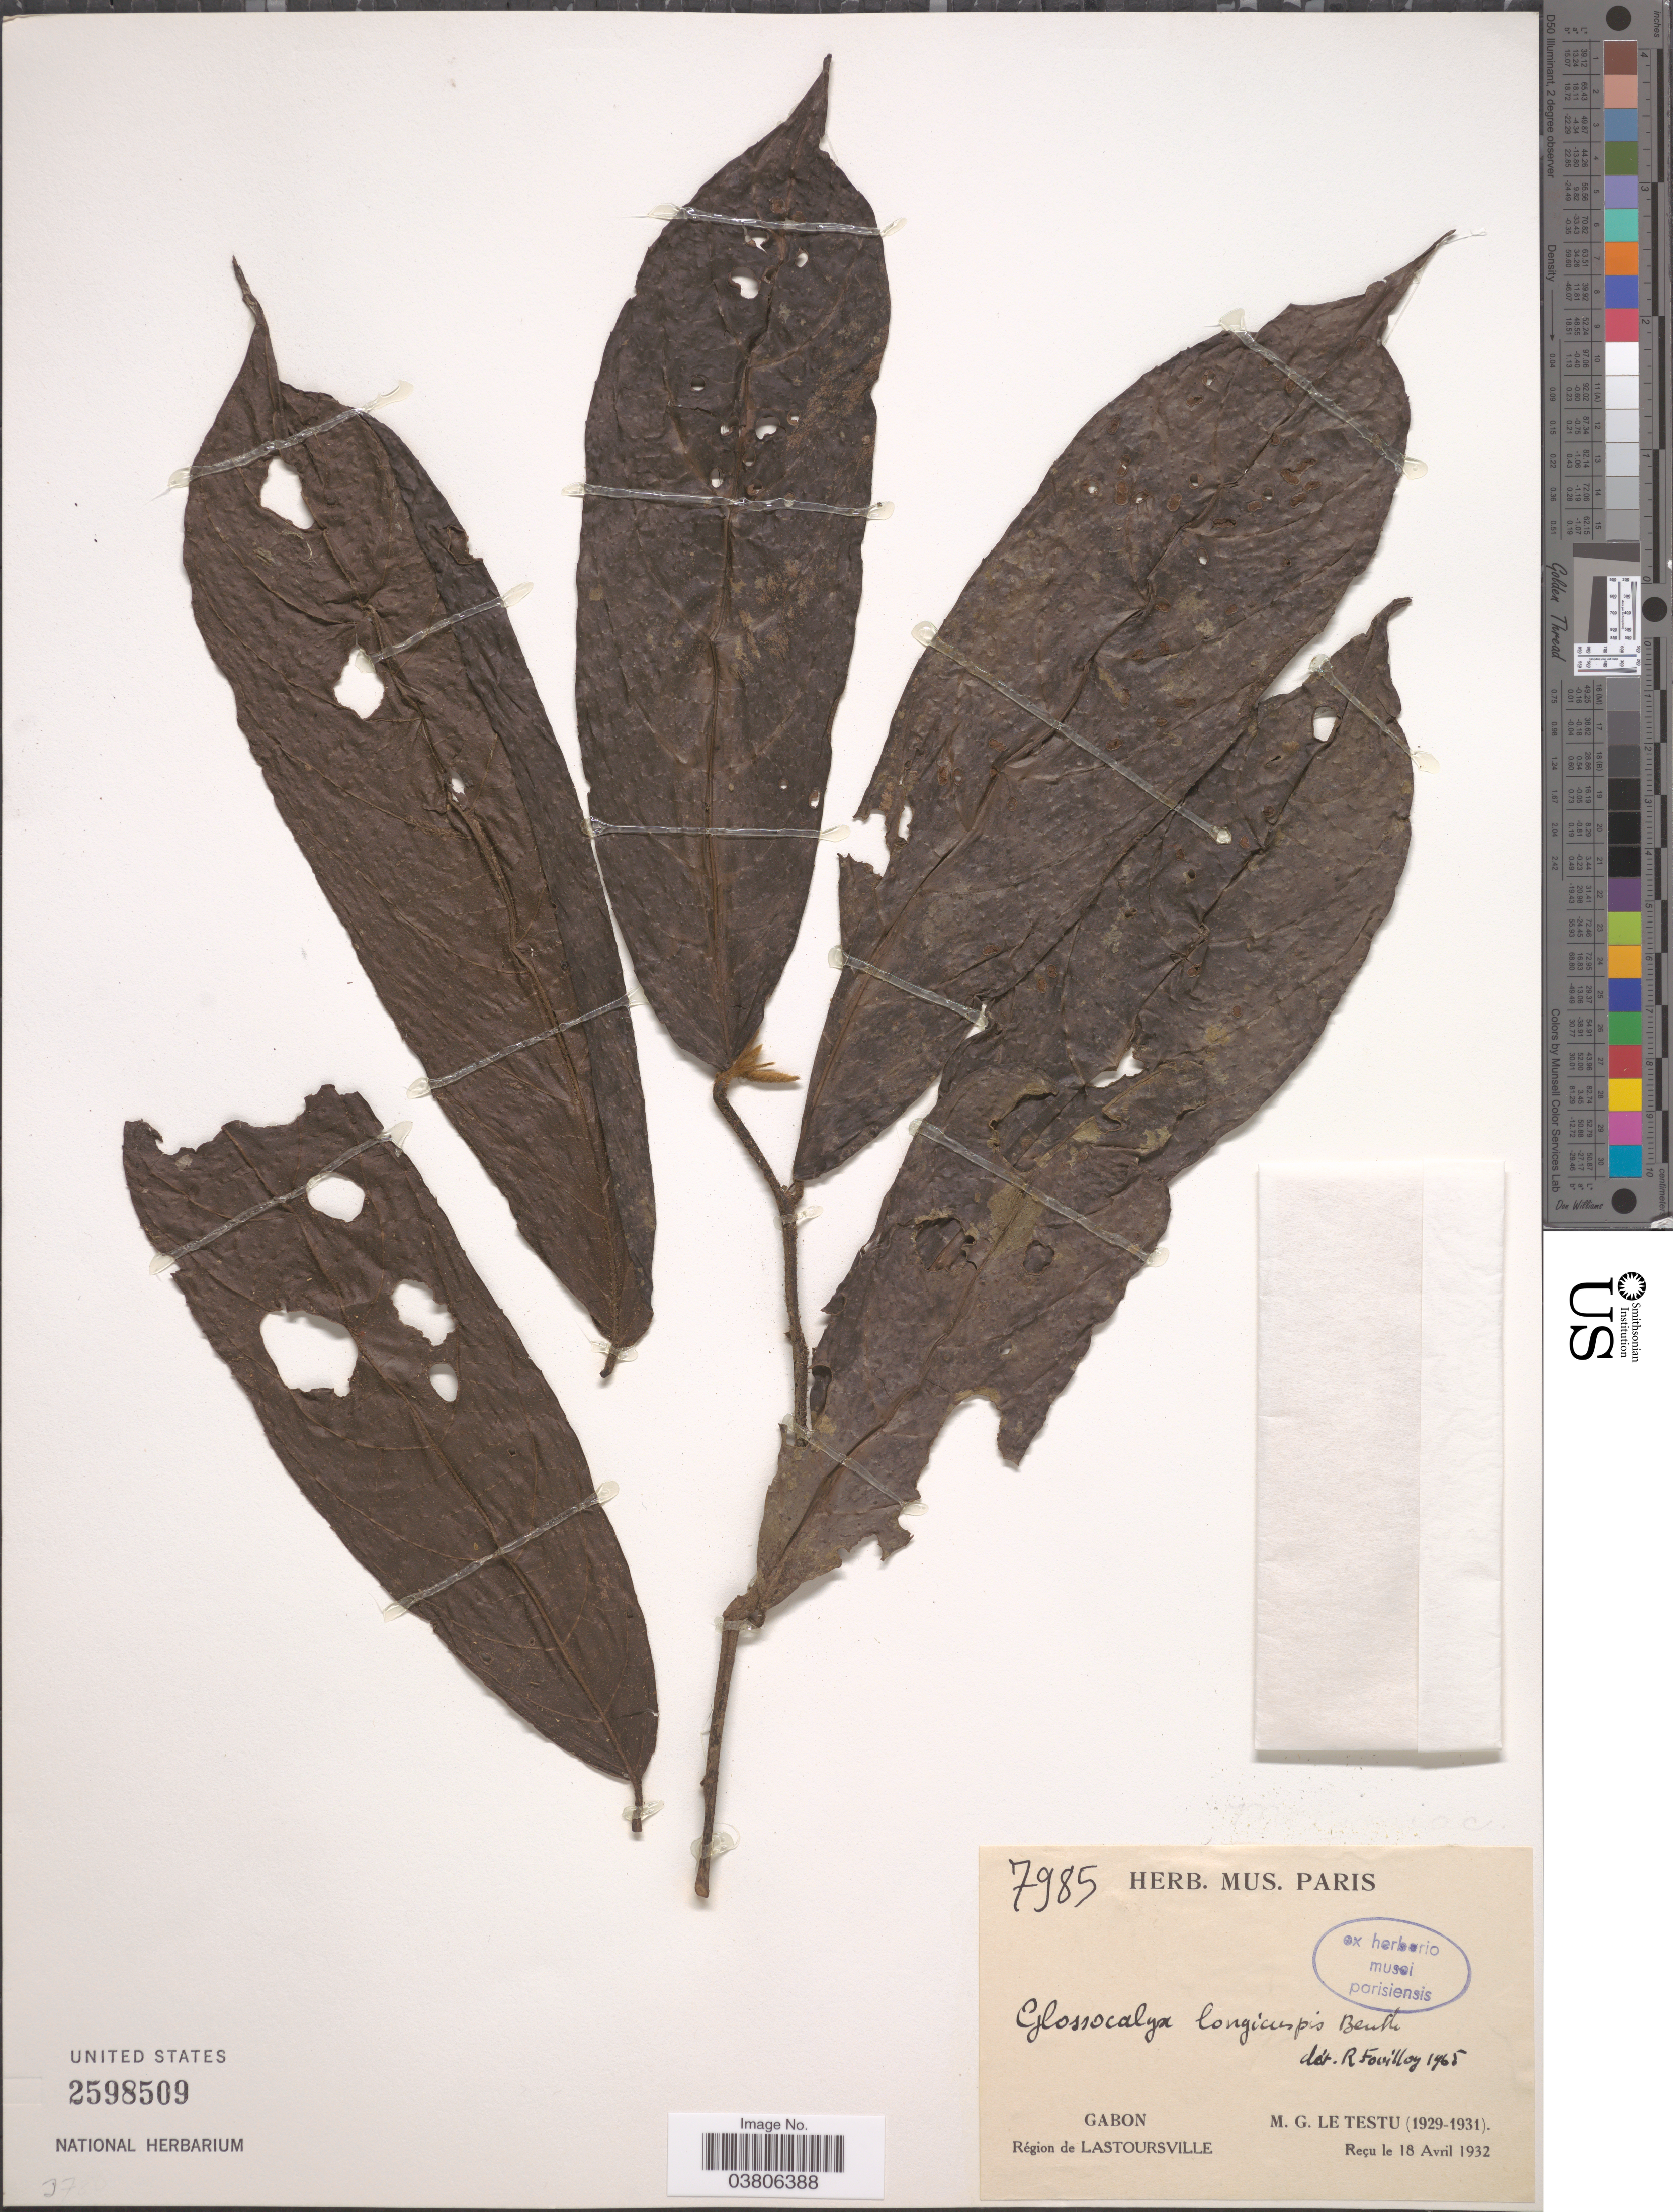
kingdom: Plantae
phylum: Tracheophyta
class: Magnoliopsida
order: Laurales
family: Siparunaceae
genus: Glossocalyx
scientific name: Glossocalyx longicuspis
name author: Benth.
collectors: G. Le Testu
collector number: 7985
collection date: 1929/1931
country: Gabon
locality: Région de Lastoursville.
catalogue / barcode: US 2598509